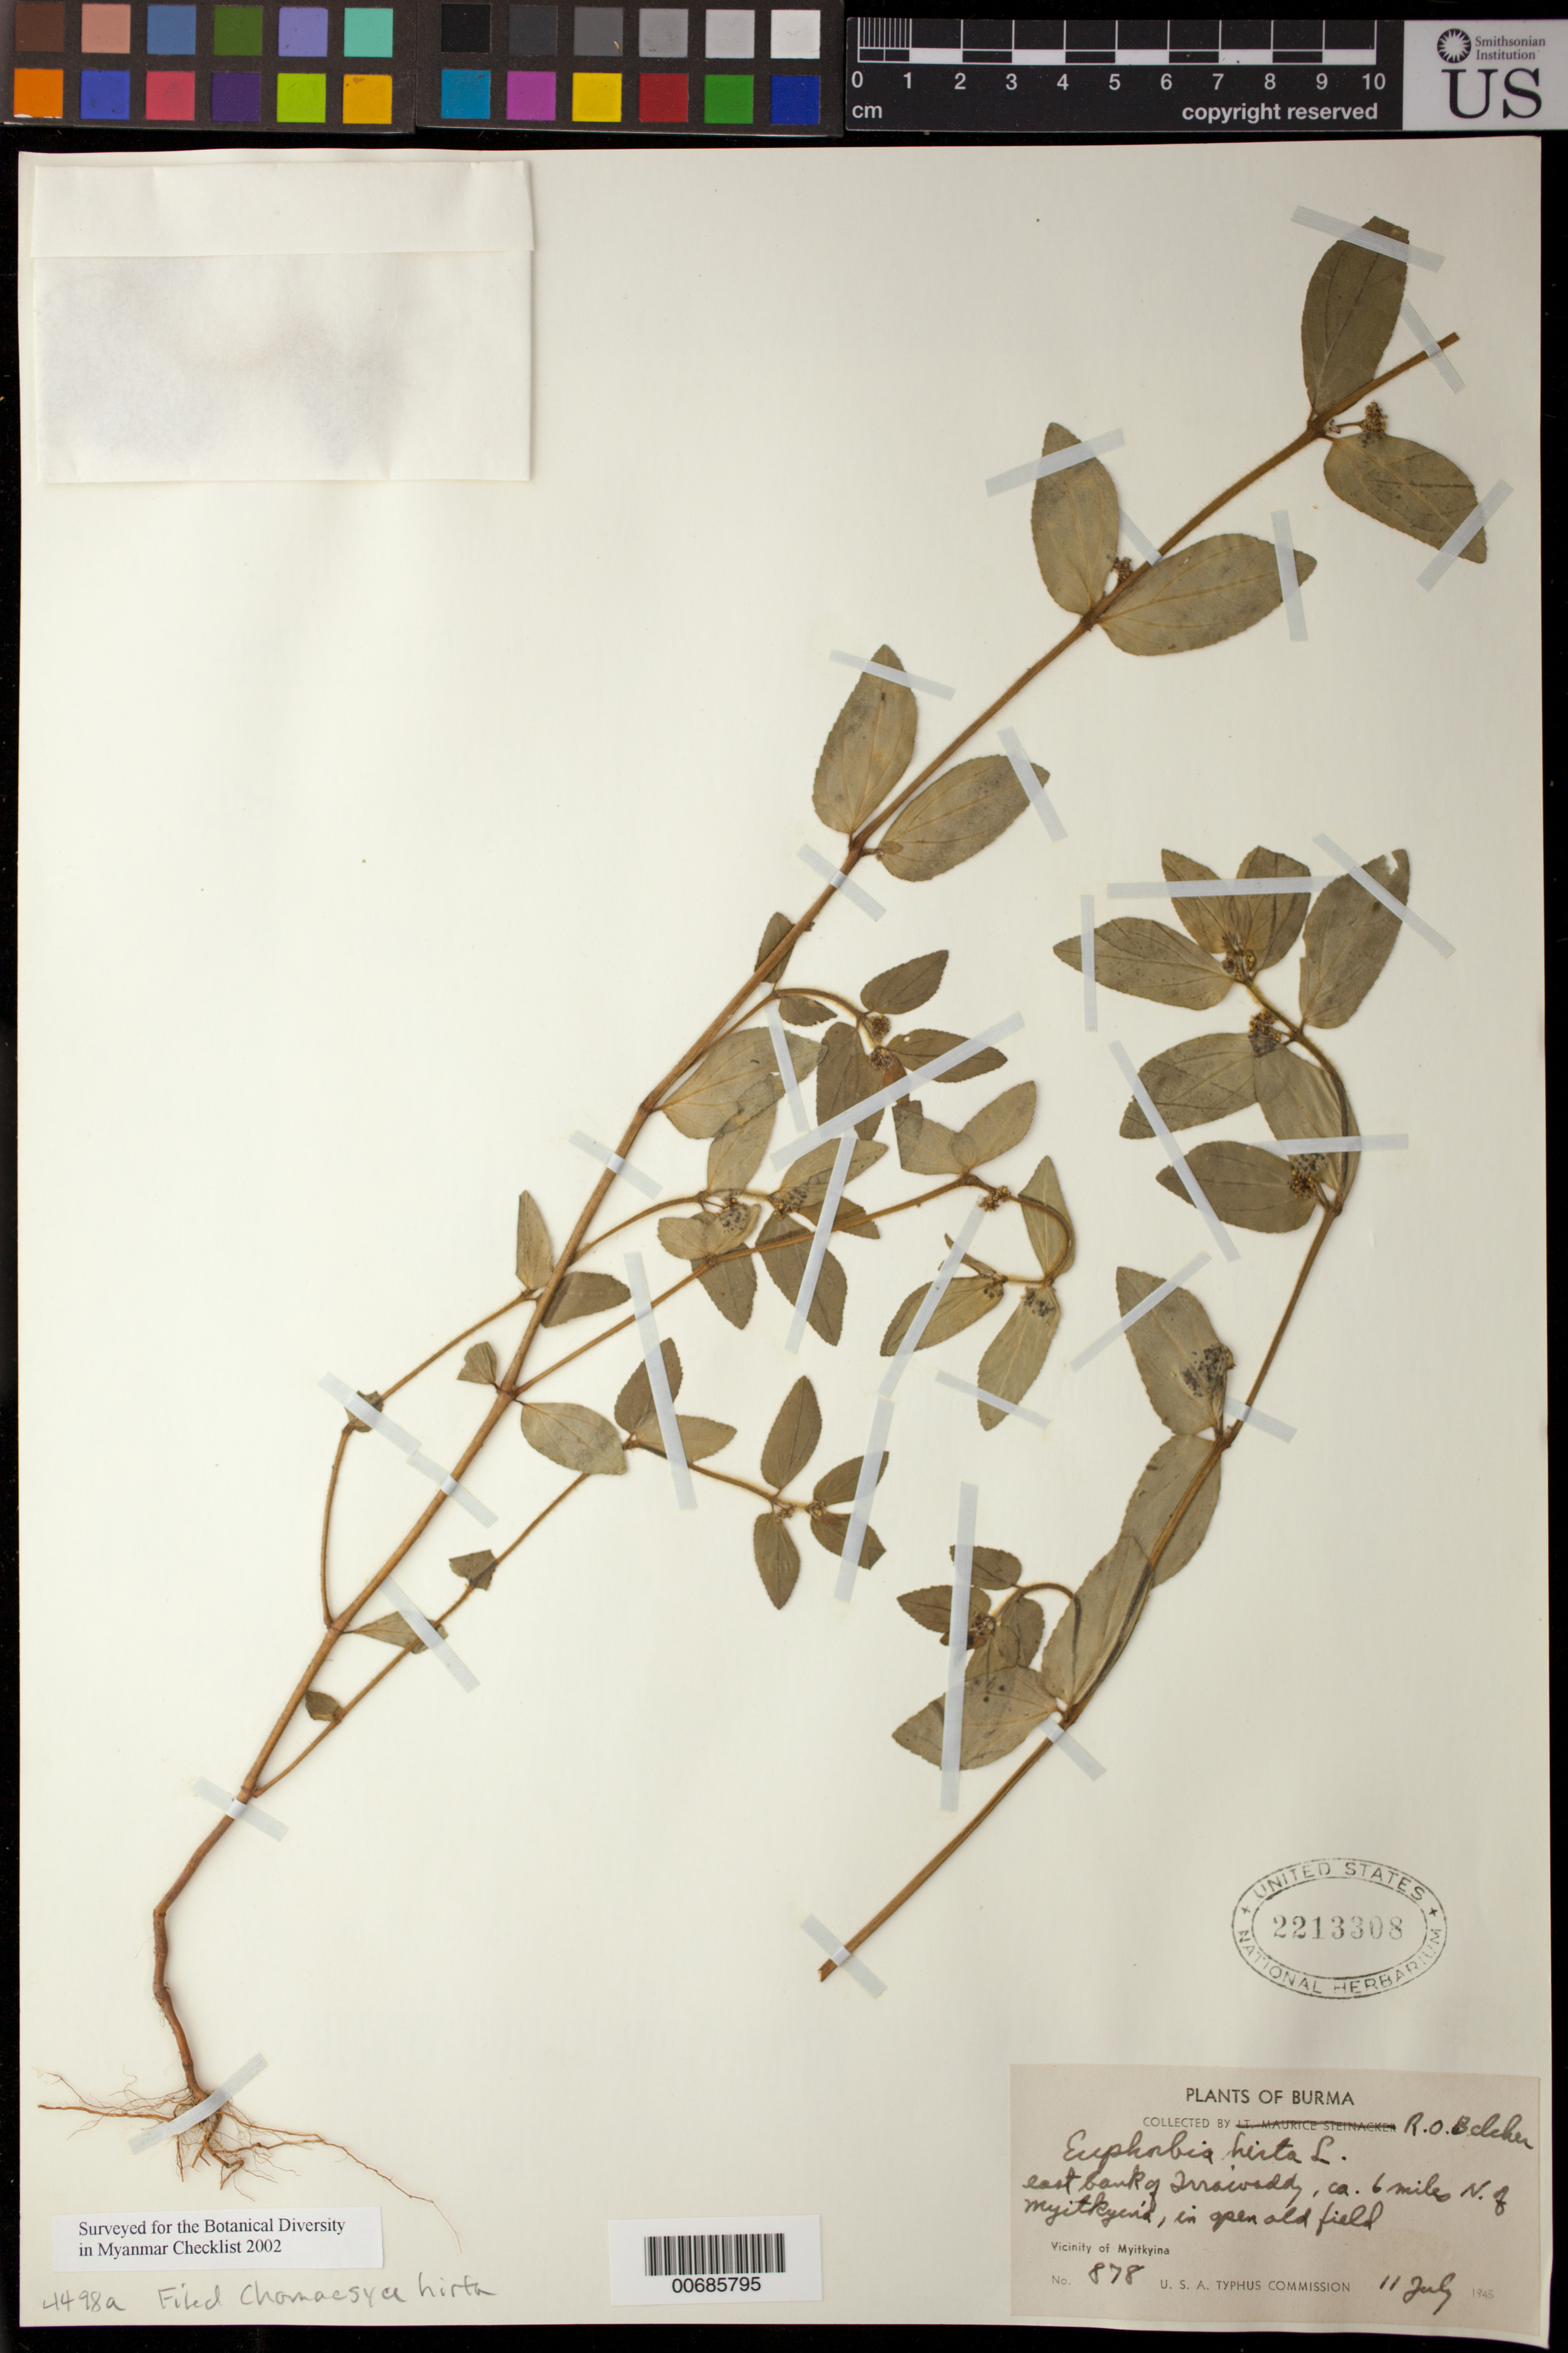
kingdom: Plantae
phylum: Tracheophyta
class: Magnoliopsida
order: Malpighiales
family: Euphorbiaceae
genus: Euphorbia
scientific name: Euphorbia hirta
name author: L.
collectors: R. Belcher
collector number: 878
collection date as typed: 11 Jul 1945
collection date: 1945-07-11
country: Myanmar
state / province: Kachin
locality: Myitkyina, 6 mi. N of, E bank of Irawaddy River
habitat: Open old field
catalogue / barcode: US 2213308